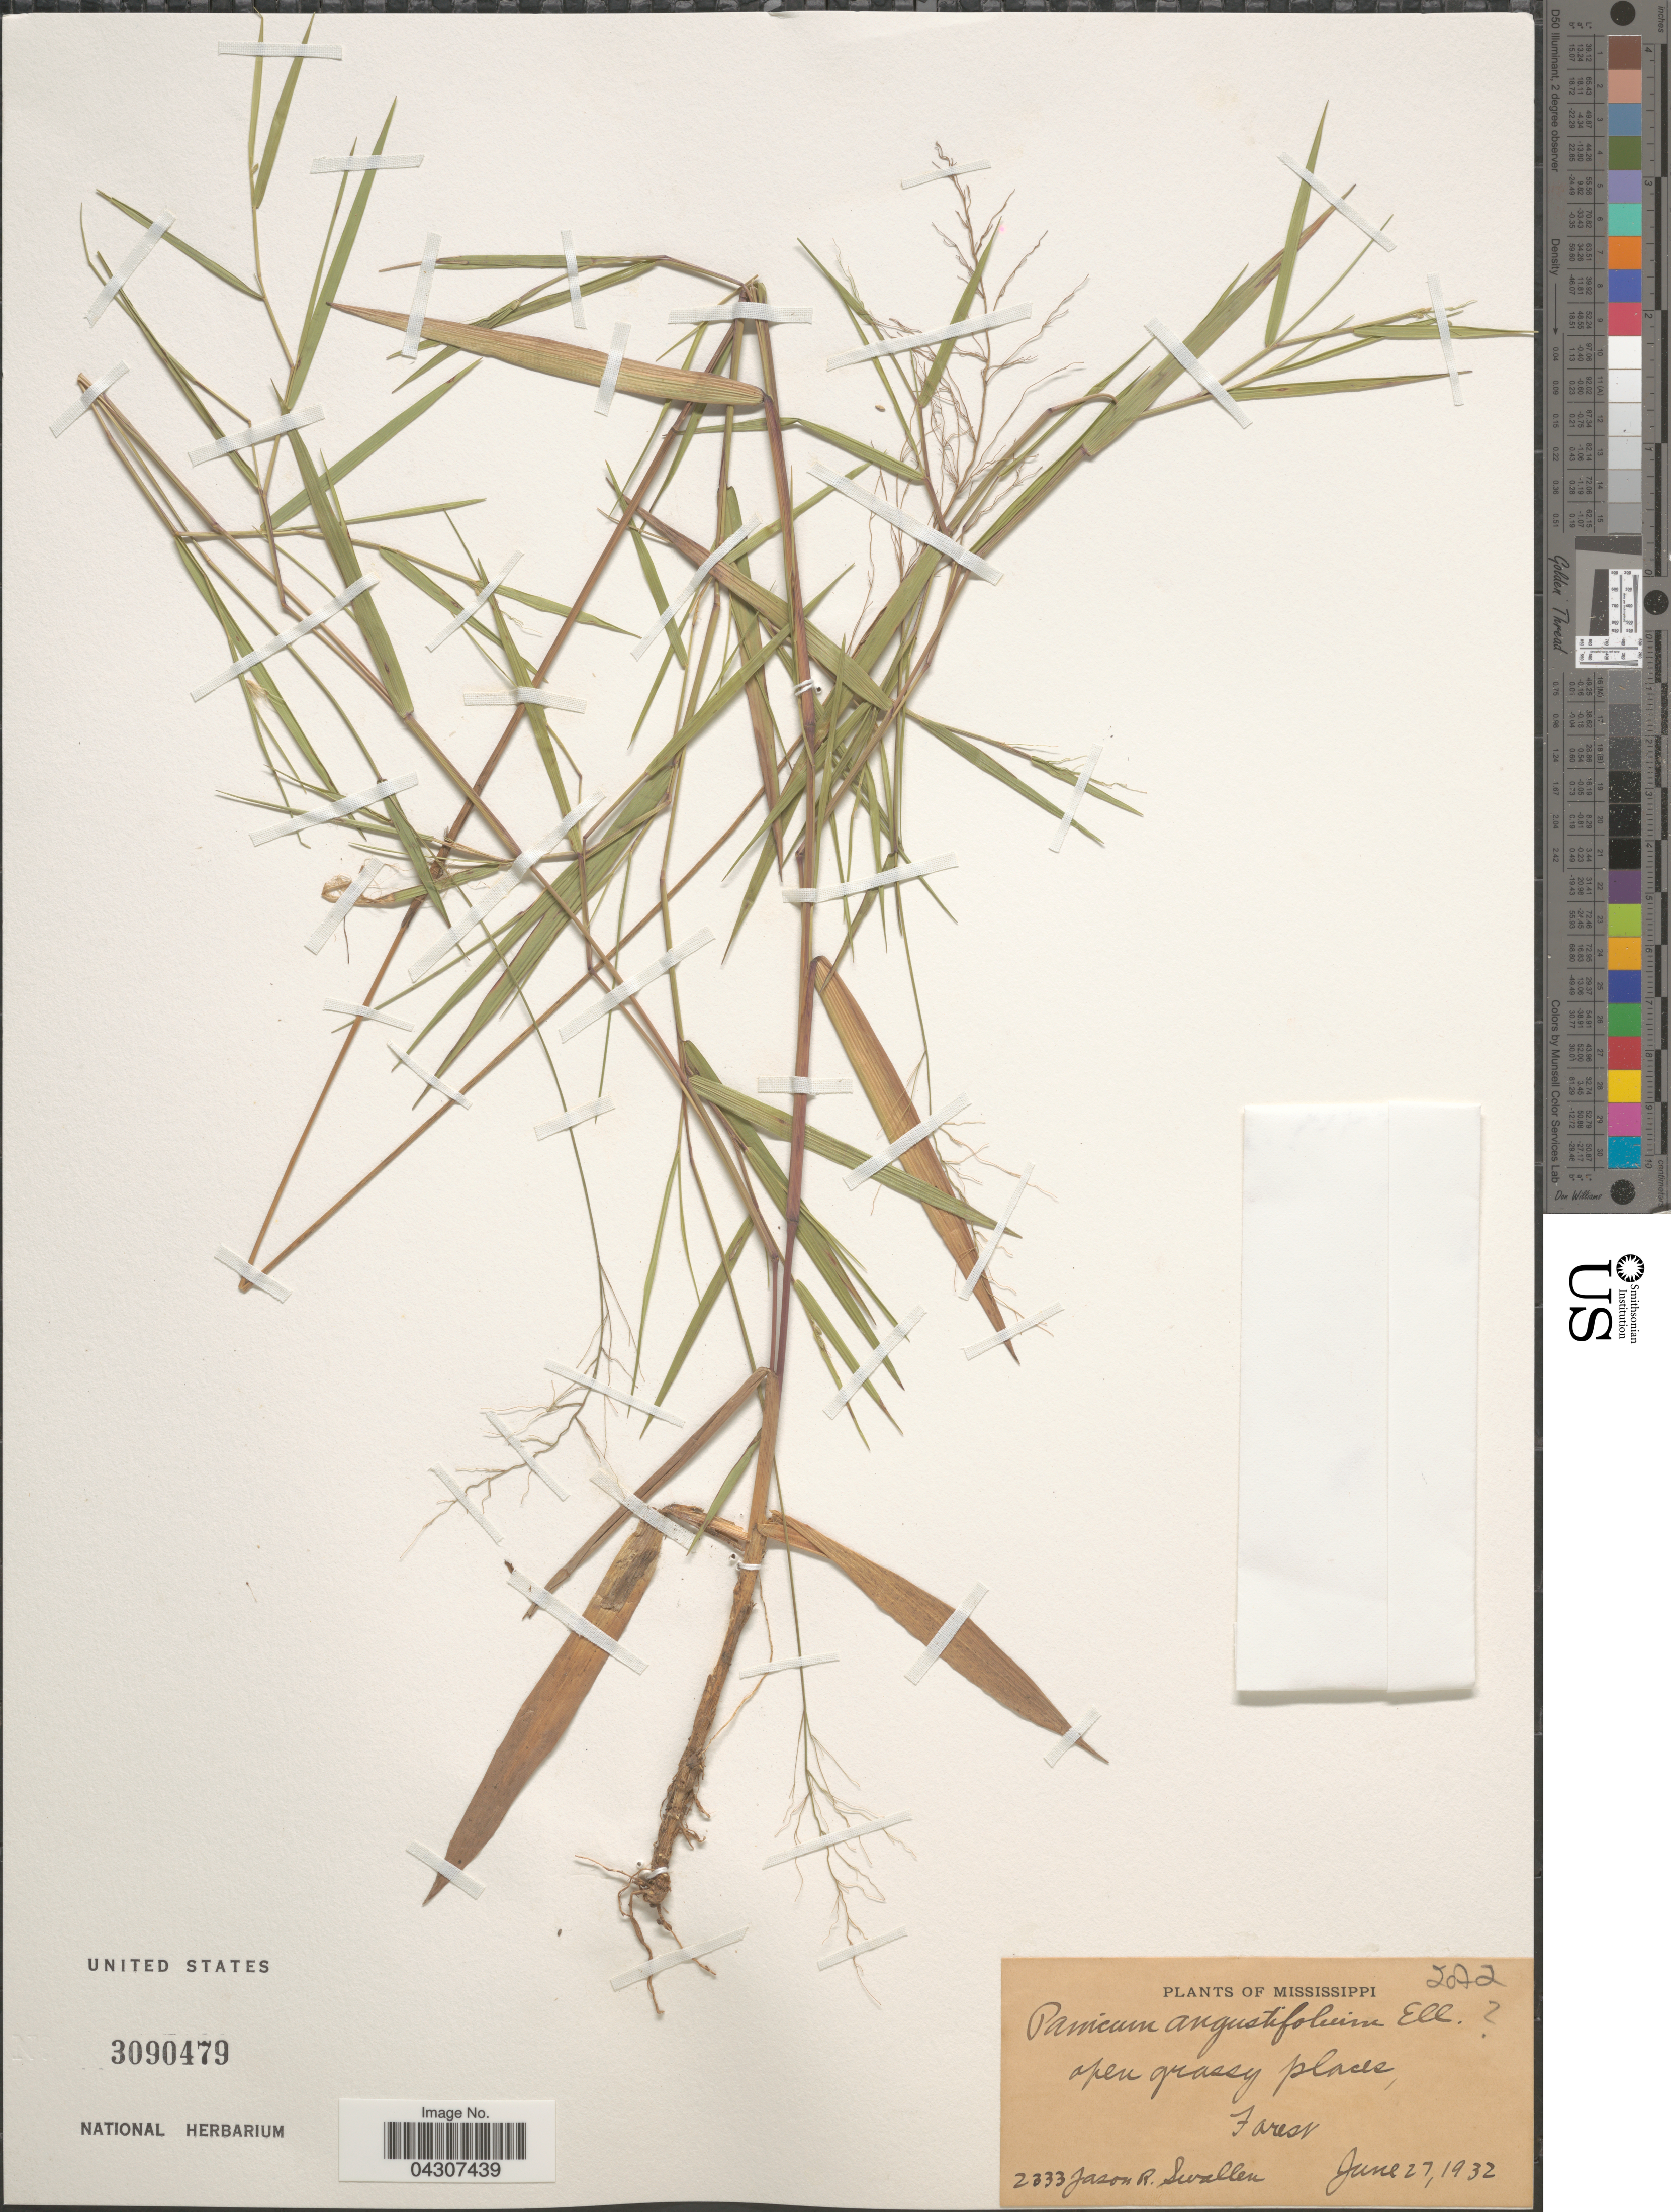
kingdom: Plantae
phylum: Tracheophyta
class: Liliopsida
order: Poales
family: Poaceae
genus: Dichanthelium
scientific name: Dichanthelium aciculare var. ramosum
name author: (Griseb.) Davidse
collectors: J. R. Swallen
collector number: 2333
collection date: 1932-06-27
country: United States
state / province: Mississippi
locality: Open grassy places. Forest.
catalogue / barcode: US 3090479